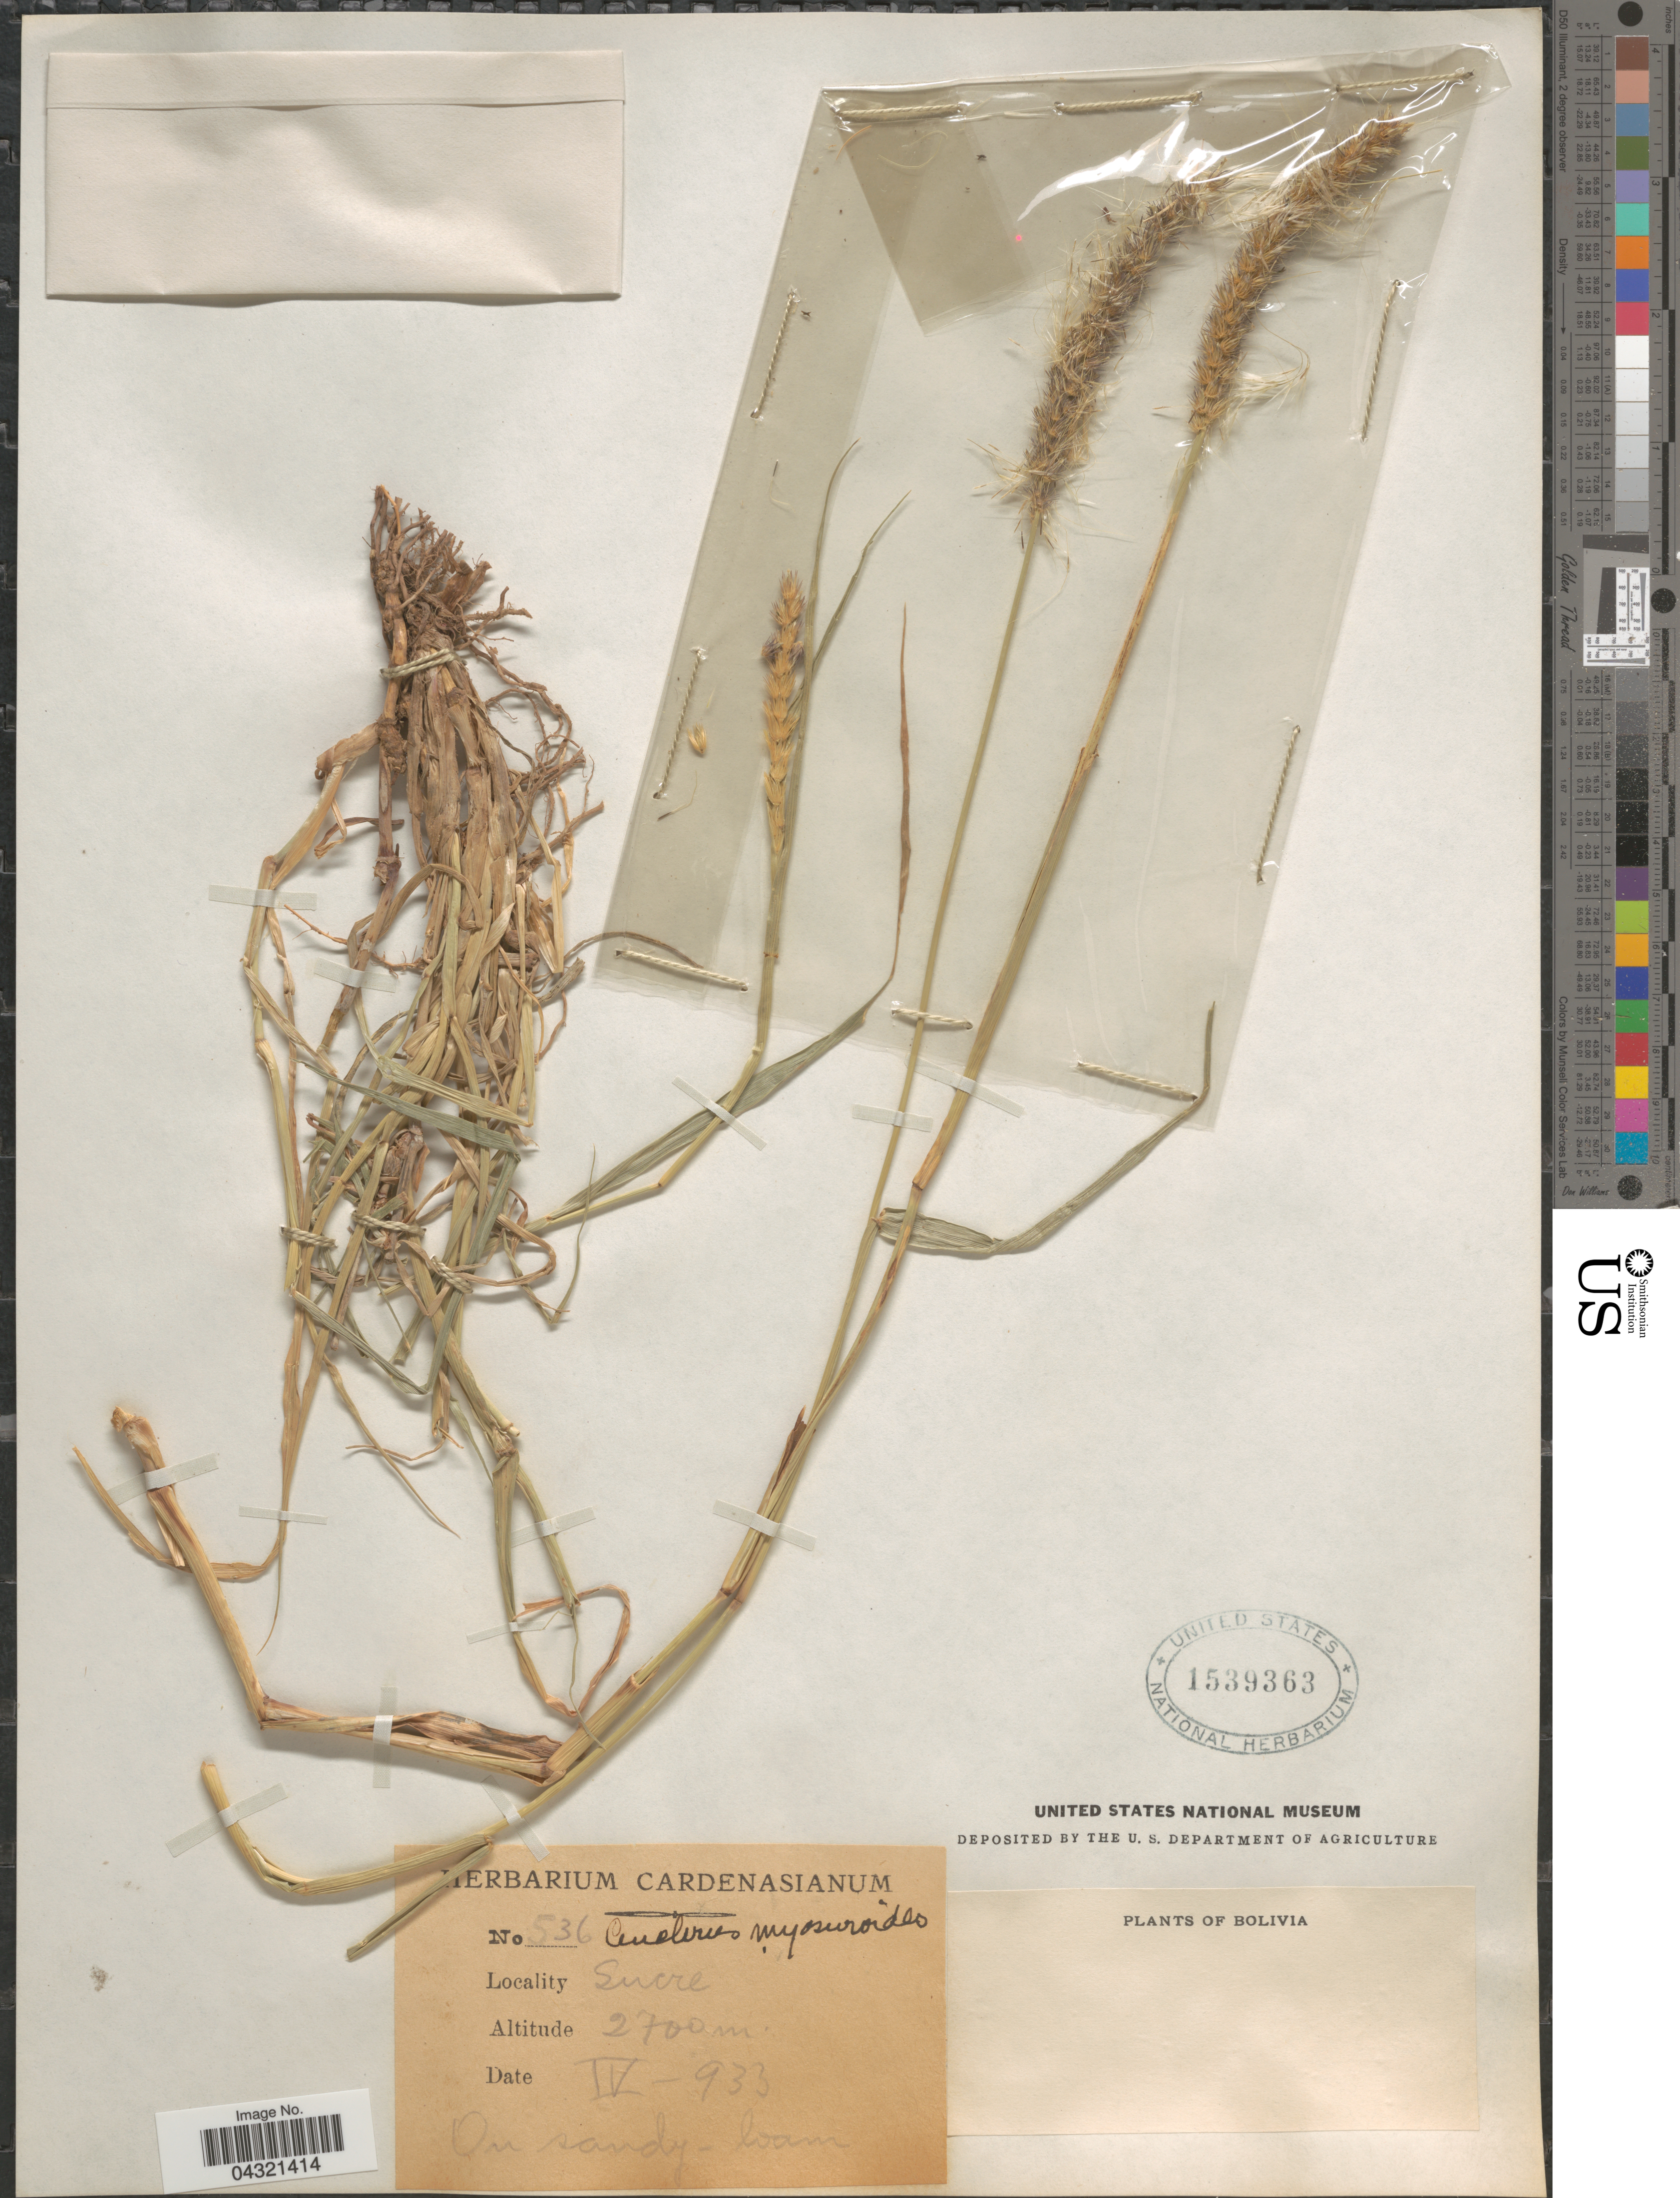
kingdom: Plantae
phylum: Tracheophyta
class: Liliopsida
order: Poales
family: Poaceae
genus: Cenchrus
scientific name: Cenchrus myosuroides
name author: Kunth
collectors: ex herb. Cardenasianum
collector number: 536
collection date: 1933-04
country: Bolivia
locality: Sucre.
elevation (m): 2700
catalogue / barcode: US 1539363